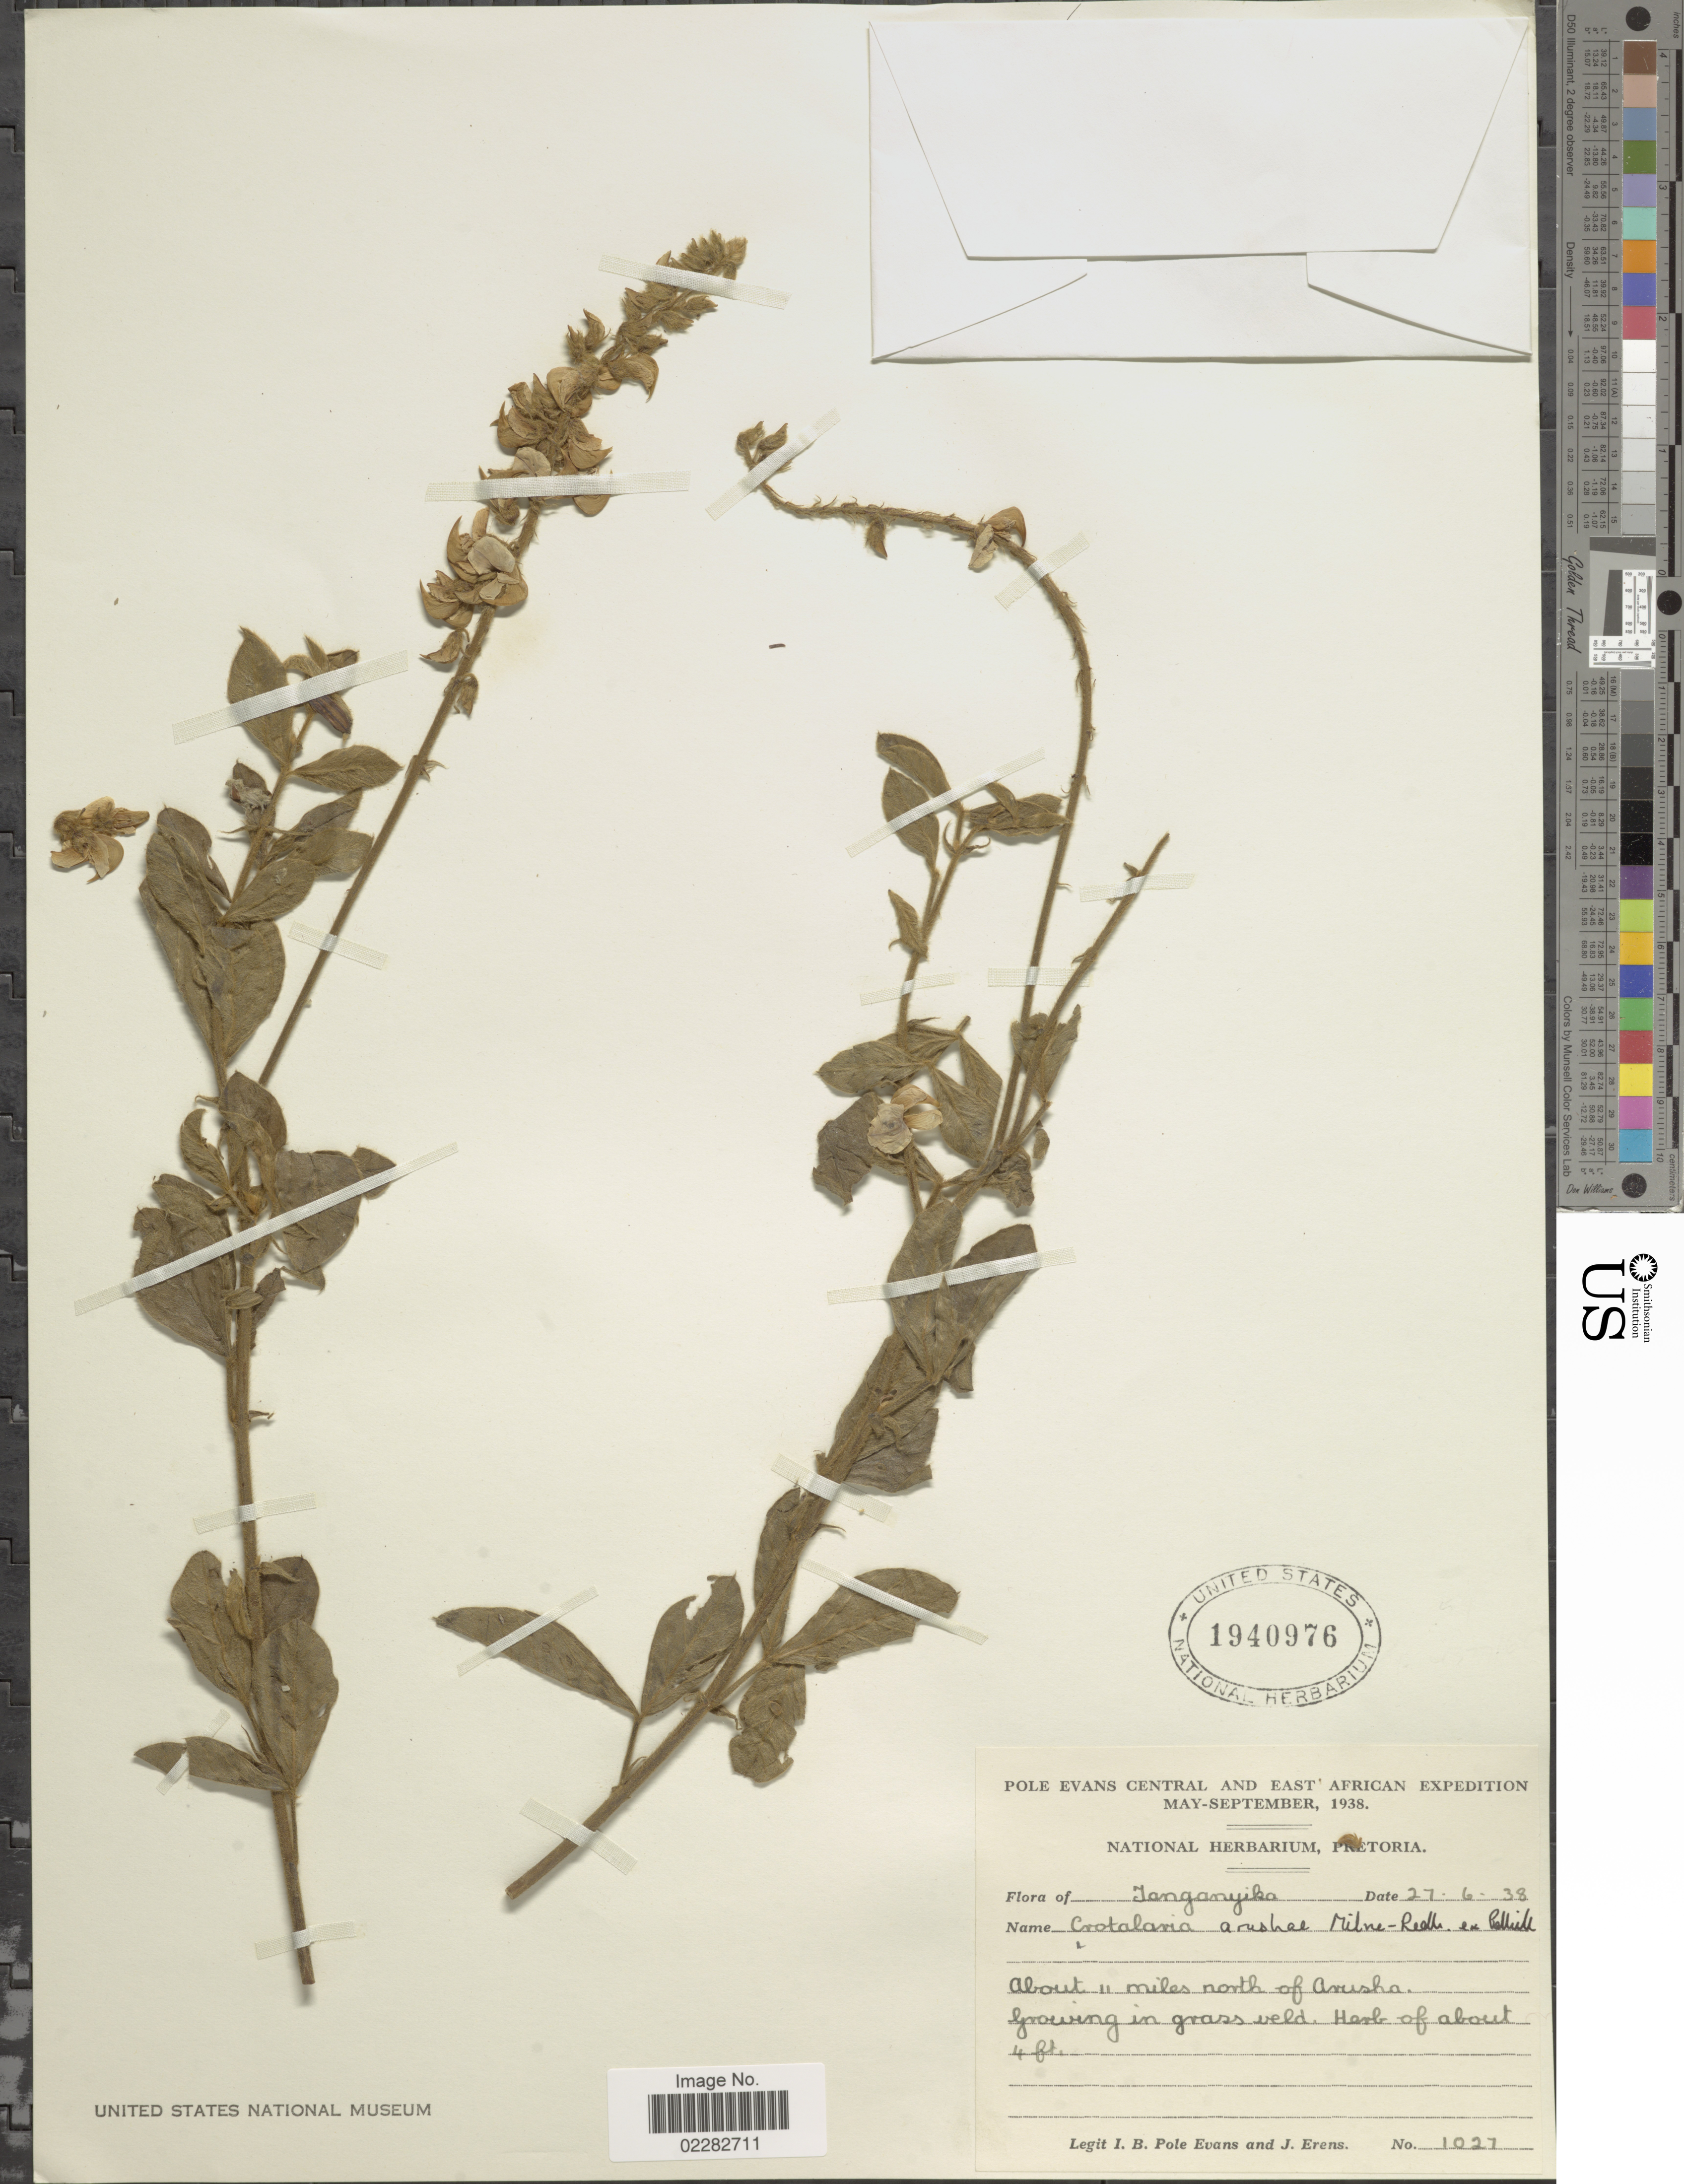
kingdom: Plantae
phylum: Tracheophyta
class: Magnoliopsida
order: Fabales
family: Fabaceae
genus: Crotalaria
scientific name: Crotalaria arushae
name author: Polhill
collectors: I. B. Pole-Evans & J. Erens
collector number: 1021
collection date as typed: Transcribed d/m/y: 27/6/38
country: Tanzania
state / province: Arusha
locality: Tanganyika, about 11 miles north of Arusha.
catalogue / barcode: US 1940976